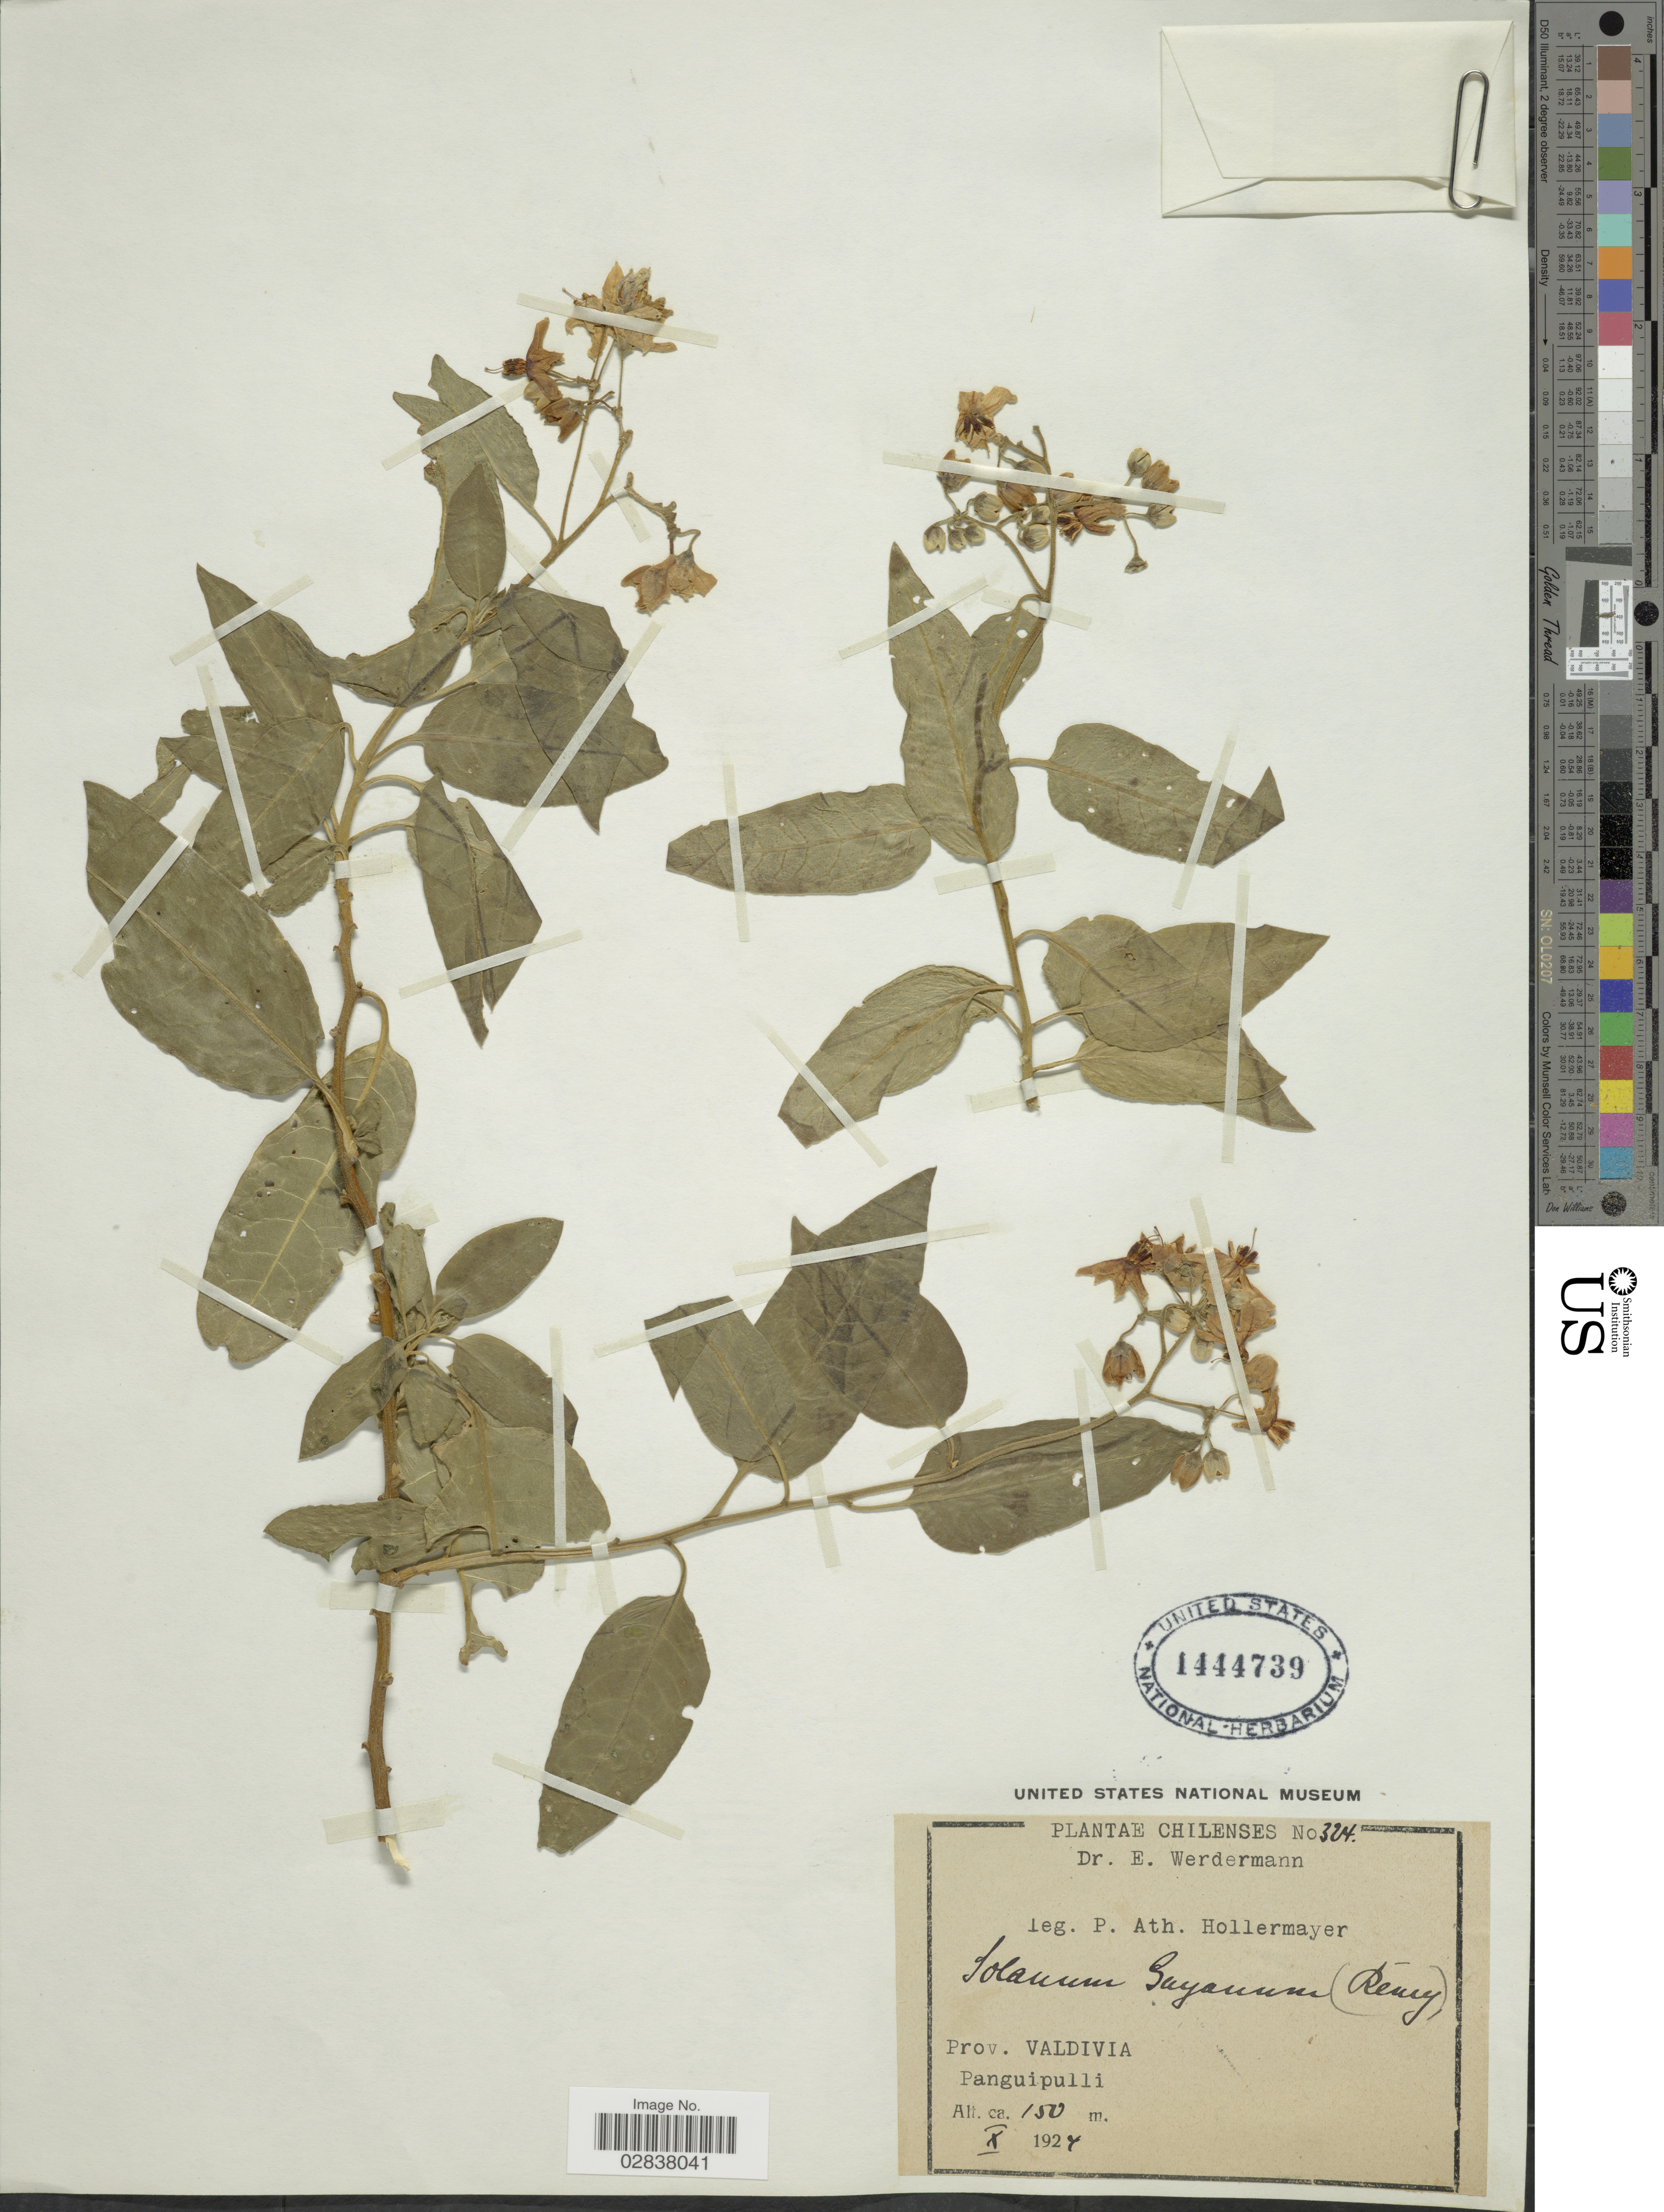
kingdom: Plantae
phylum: Tracheophyta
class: Magnoliopsida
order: Solanales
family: Solanaceae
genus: Solanum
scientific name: Solanum gayanum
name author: (J. Rémy) F. Phil.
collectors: P. Hollermayer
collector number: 324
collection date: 1924-10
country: Chile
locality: Prov. Valdivia, Panguipulli.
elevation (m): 150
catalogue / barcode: US 1444739